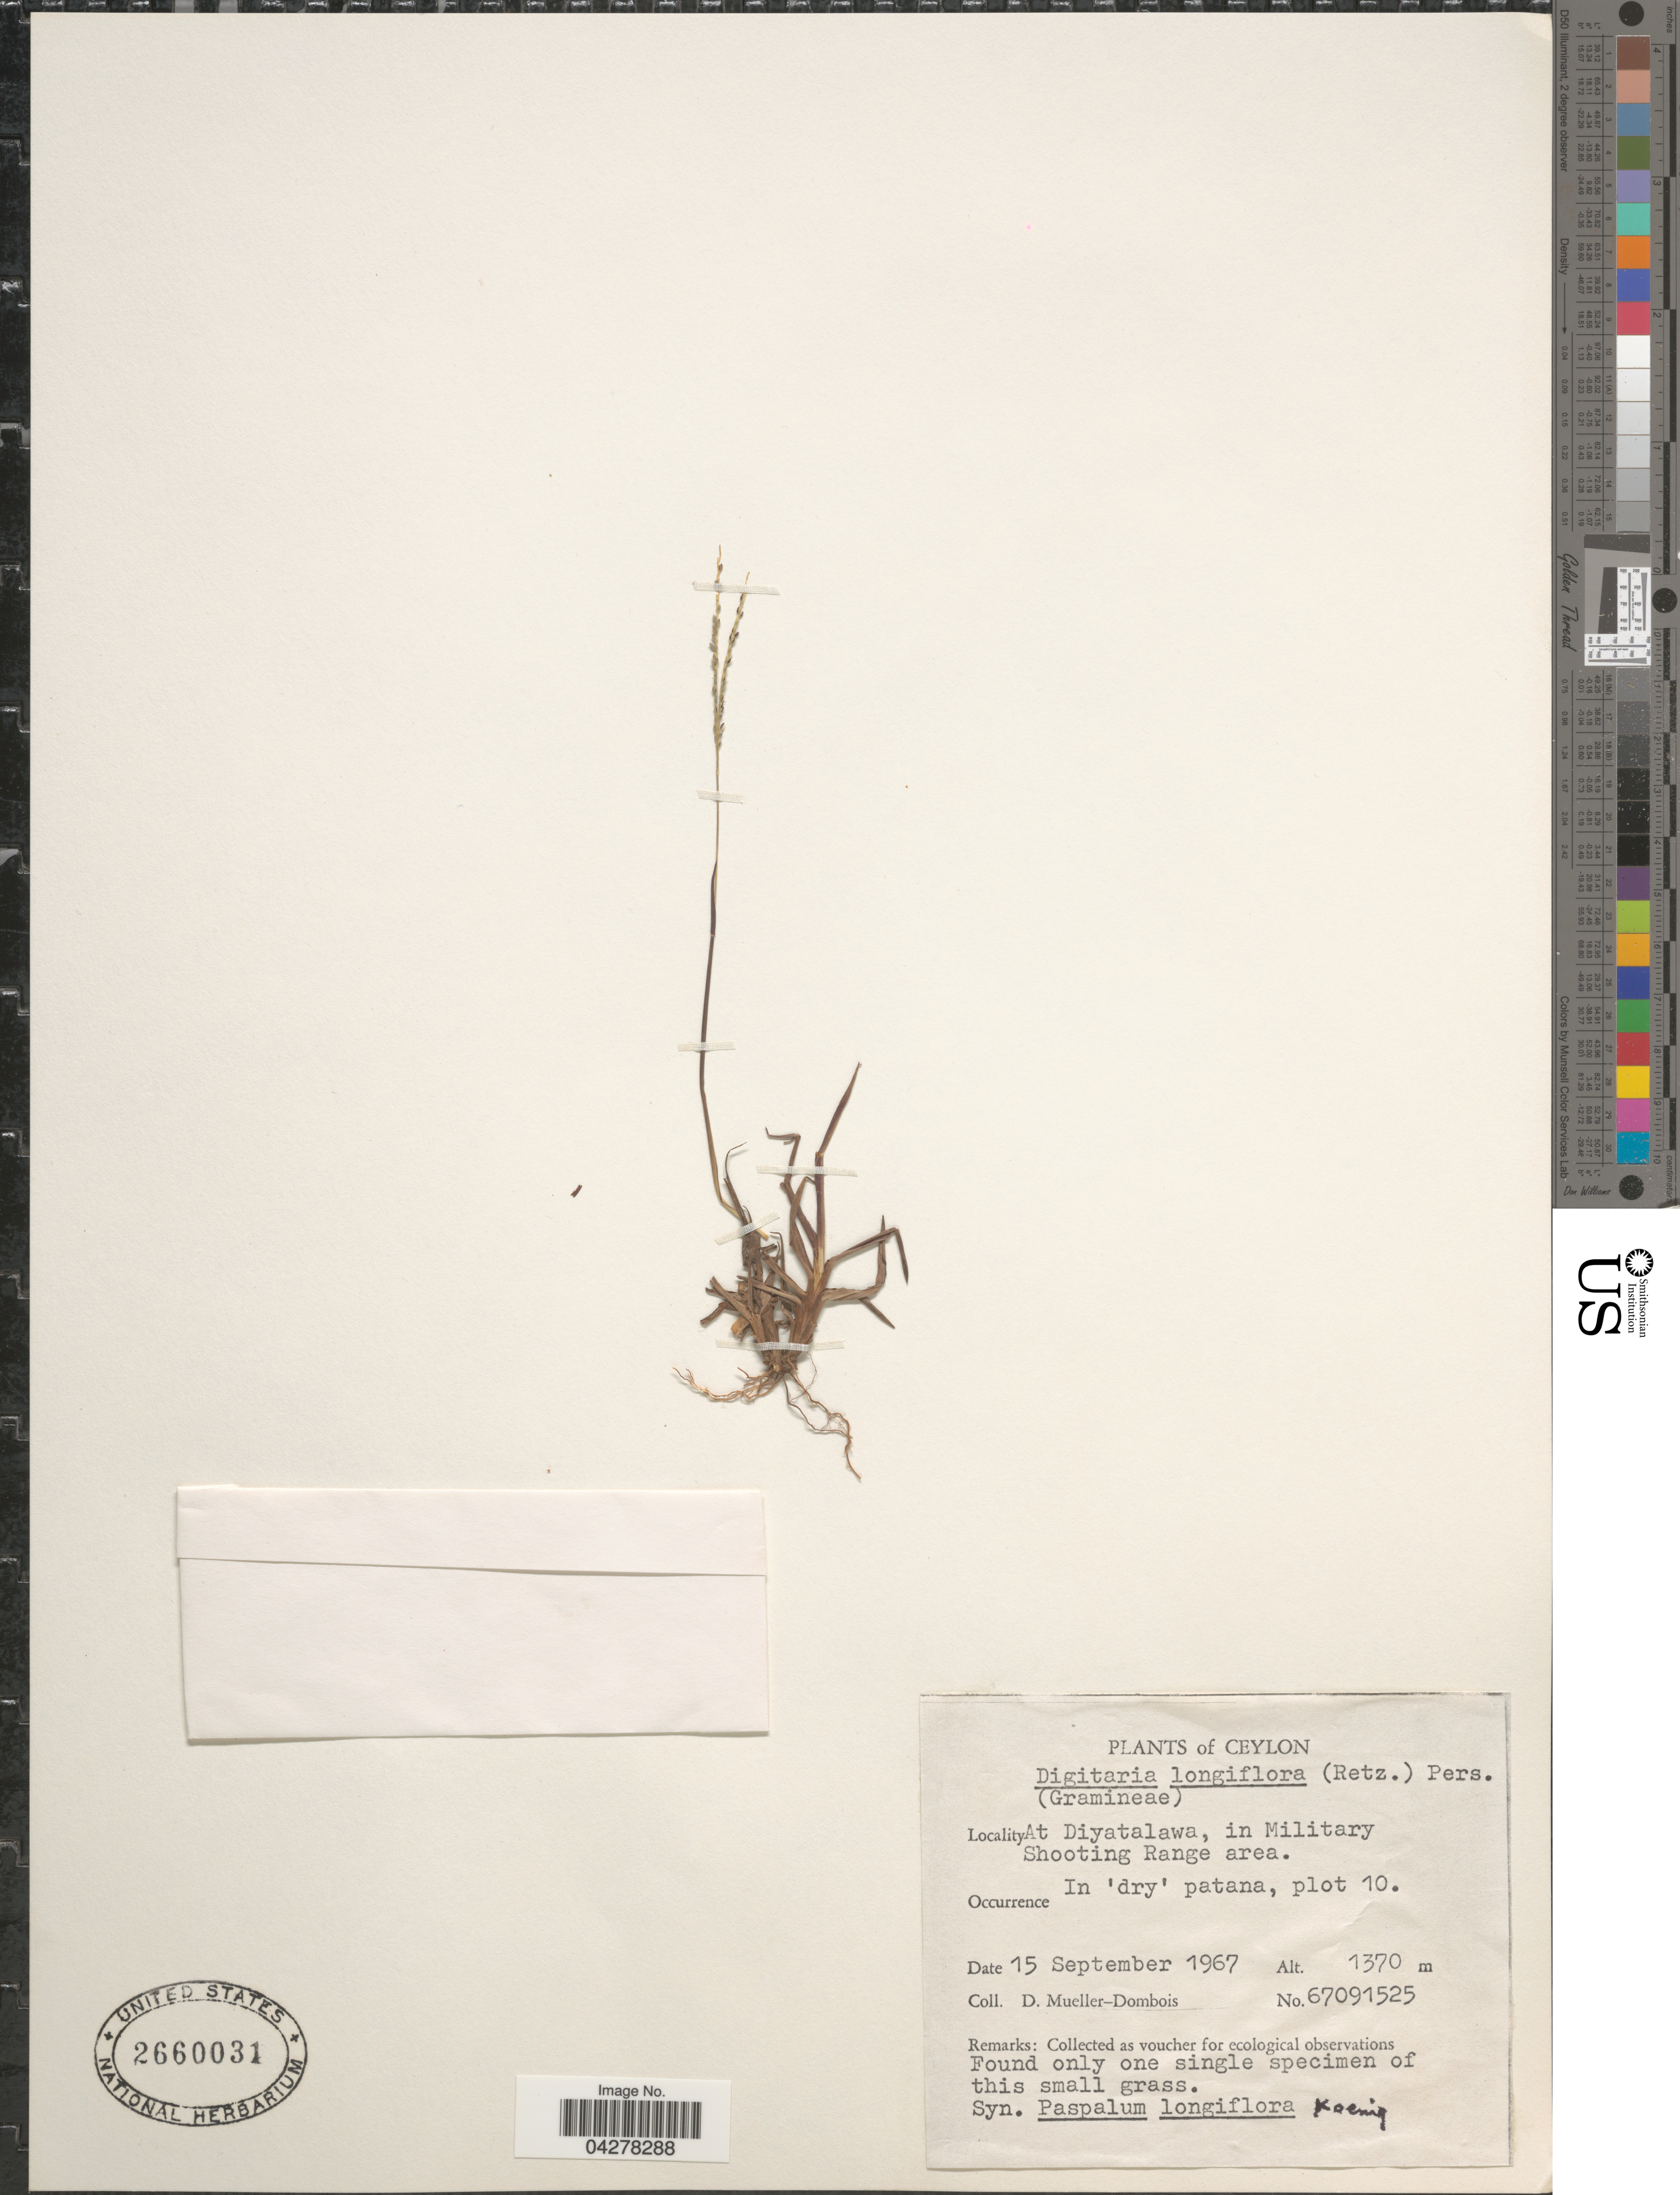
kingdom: Plantae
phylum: Tracheophyta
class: Liliopsida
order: Poales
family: Poaceae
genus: Digitaria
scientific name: Digitaria longiflora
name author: (Retz.) Pers.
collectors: D. Mueller-Dombois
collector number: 67091525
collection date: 1967-09-15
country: Sri Lanka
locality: Ceylon. At Diyatalawa, in Military Shooting Range area. In 'dry' patana, plot 10.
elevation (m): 1370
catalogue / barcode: US 2660031